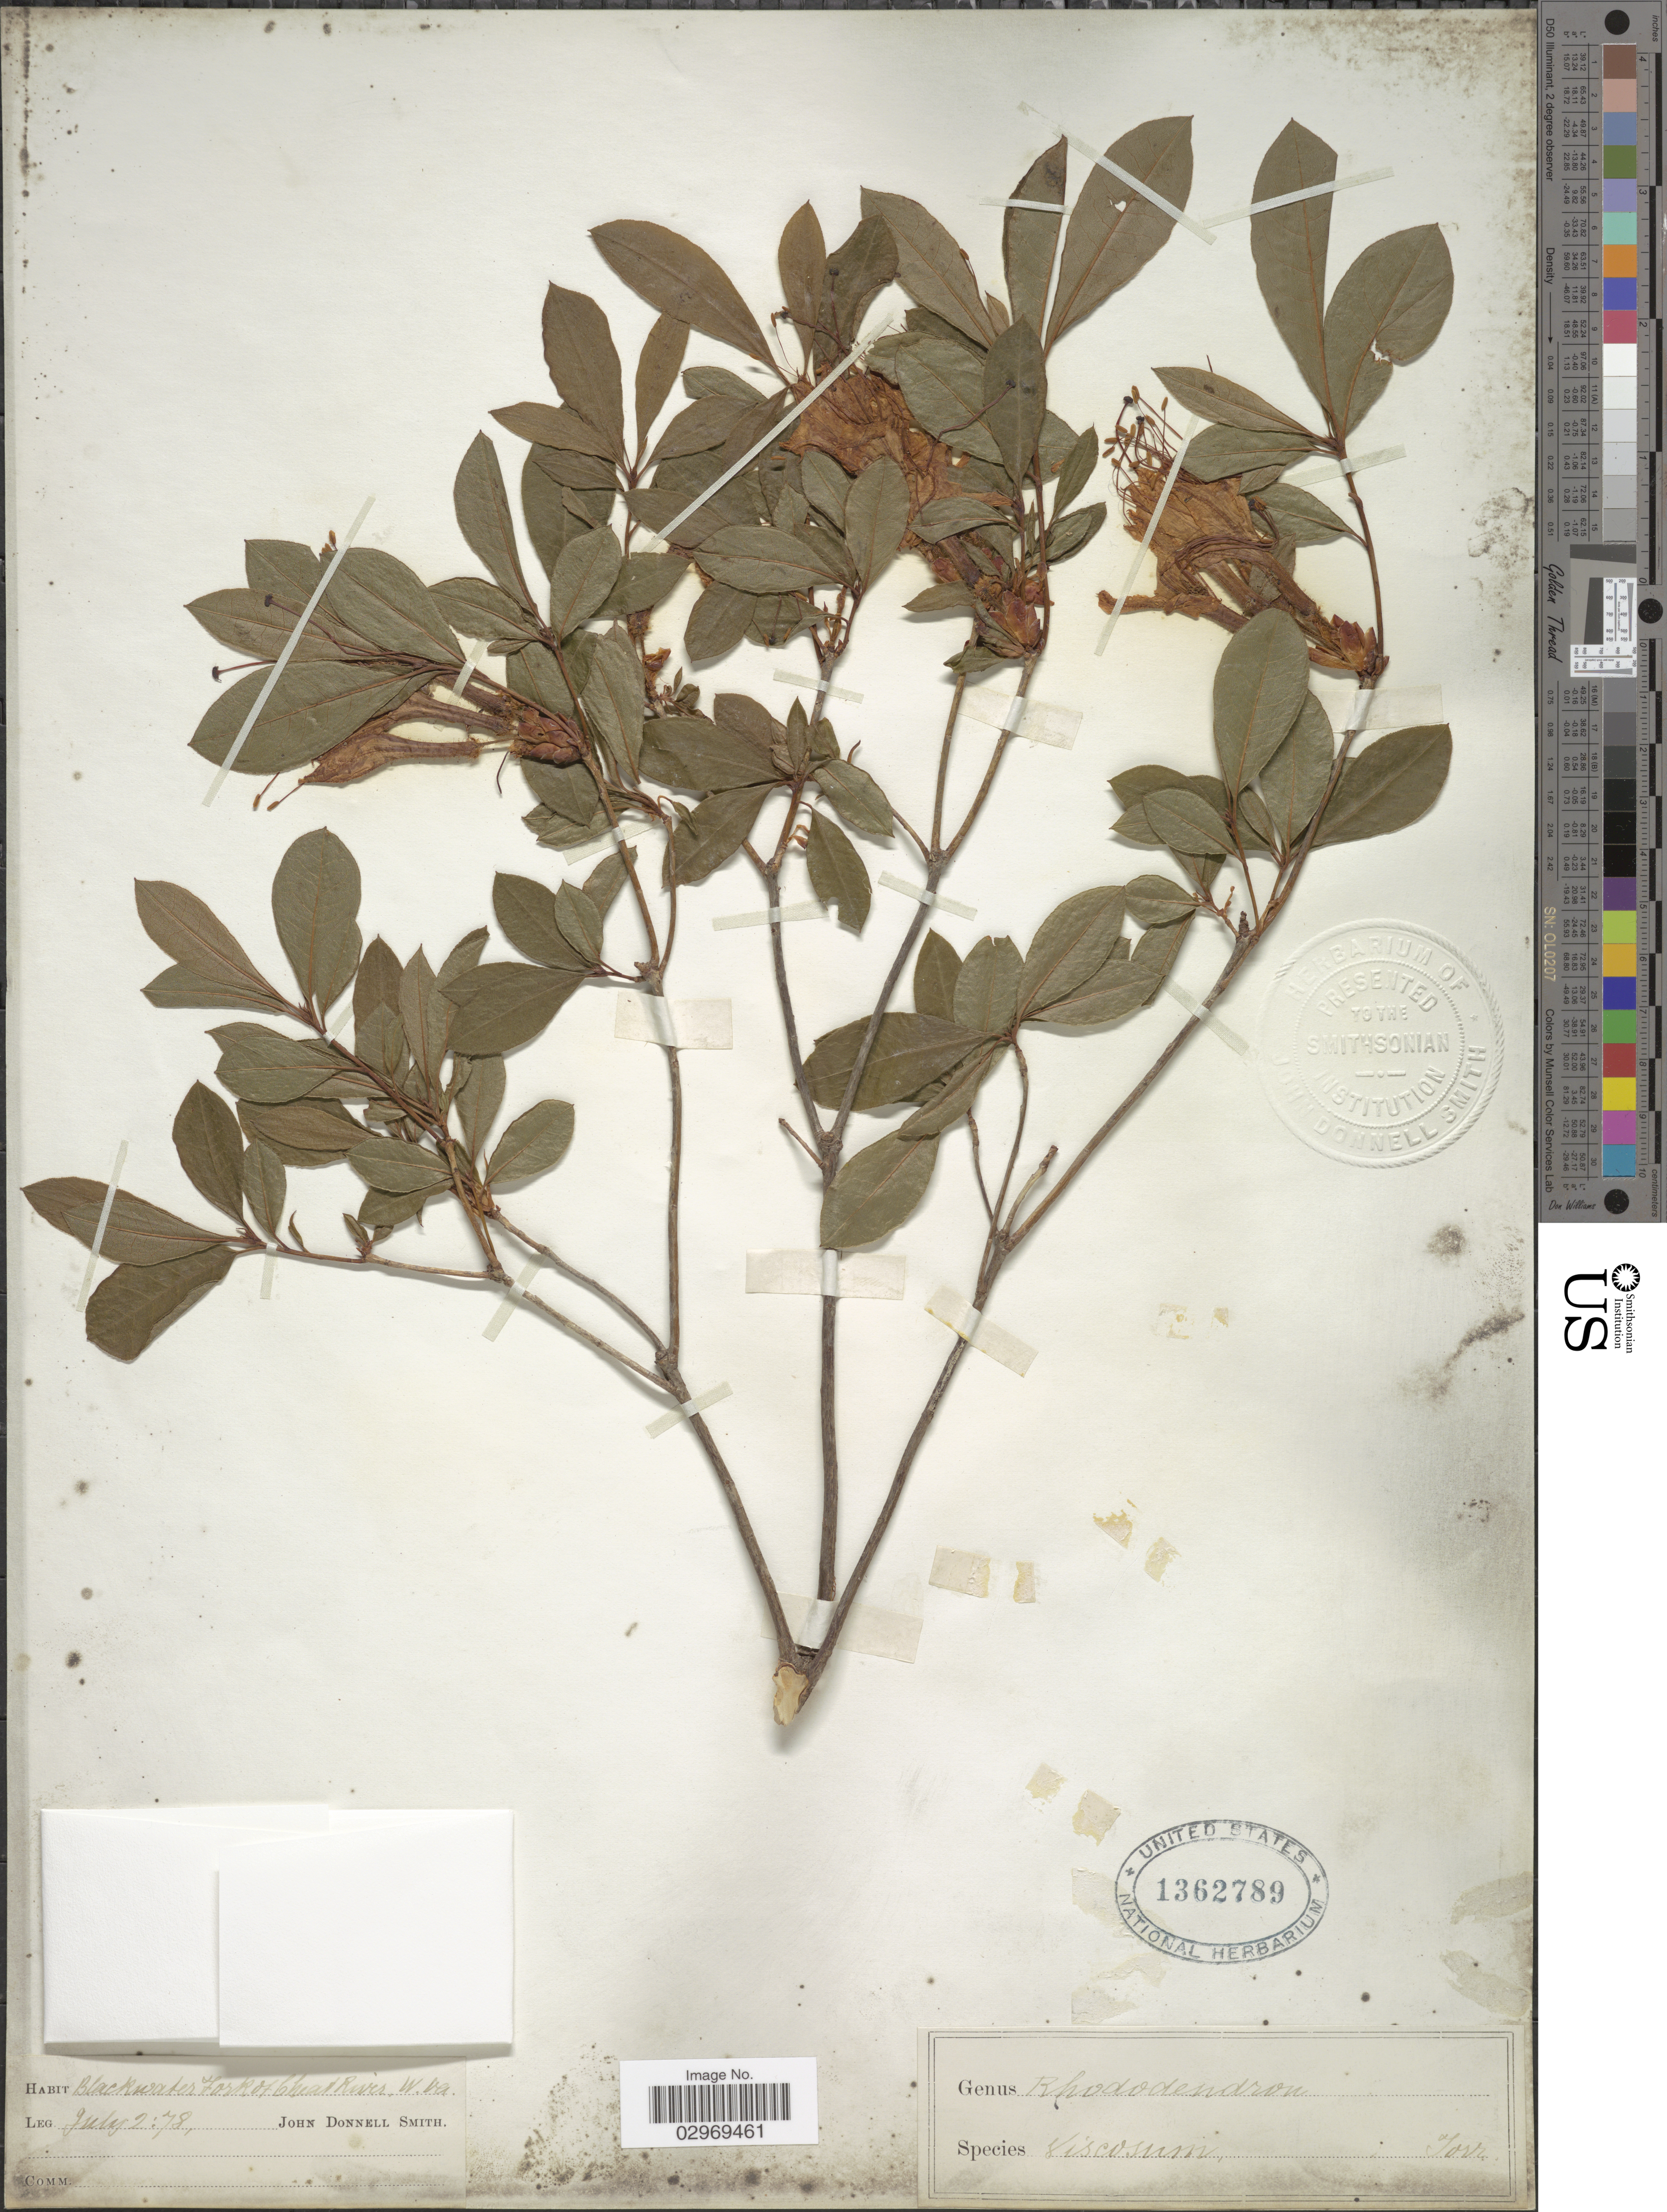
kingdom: Plantae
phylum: Tracheophyta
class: Magnoliopsida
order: Ericales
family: Ericaceae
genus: Rhododendron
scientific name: Rhododendron viscosum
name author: (L.) Torr.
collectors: J. Donnell Smith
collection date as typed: Transcribed d/m/y: 2/7/78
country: United States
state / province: West Virginia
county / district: Tucker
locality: Blackwater Fork of Cheat River.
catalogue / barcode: US 1362789